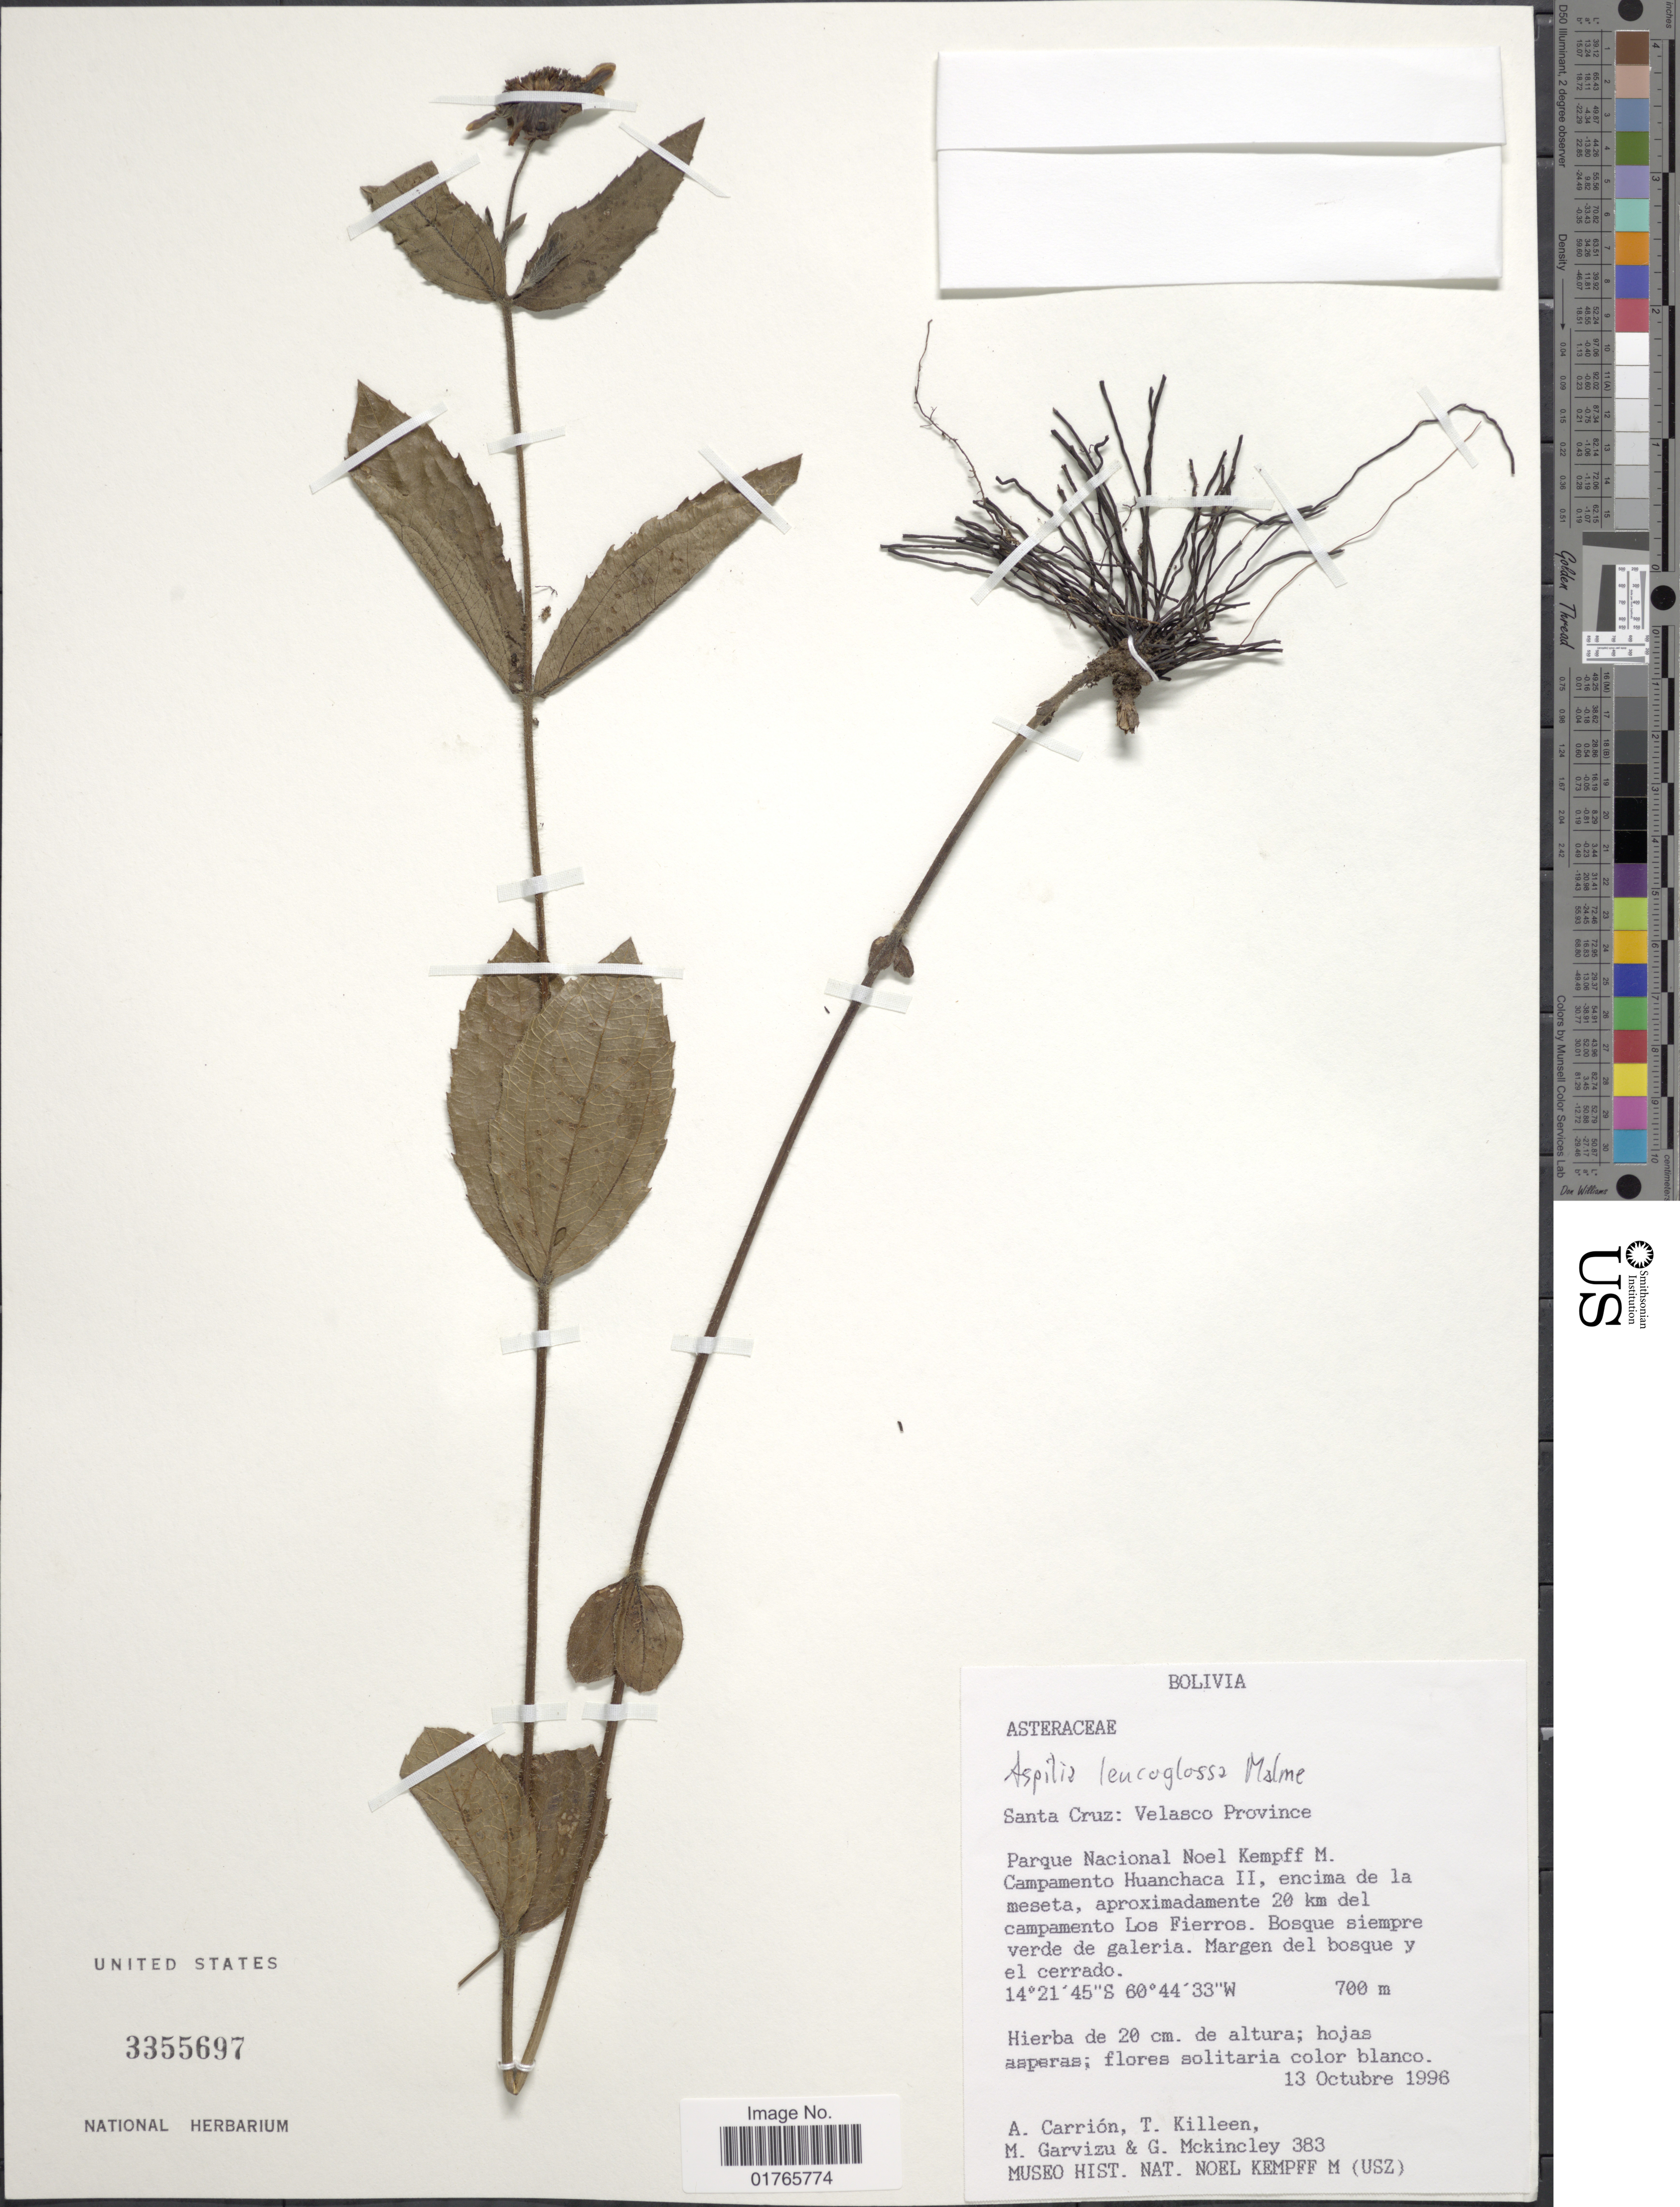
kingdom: Plantae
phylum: Tracheophyta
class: Magnoliopsida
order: Asterales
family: Asteraceae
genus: Aspilia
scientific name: Aspilia leucoglossa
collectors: A. Carrión, T. J. Killeen, M. Garvizu & G. Mckincley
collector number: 383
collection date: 1996-10-13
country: Bolivia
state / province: Santa Cruz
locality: Velasco Province, Parque Nacional Noel Kempff M., Campamento Huanchaca 2, encima de la meseta, aproximadamente 20 km del campamento Los Fierros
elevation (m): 700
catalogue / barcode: US 3355697